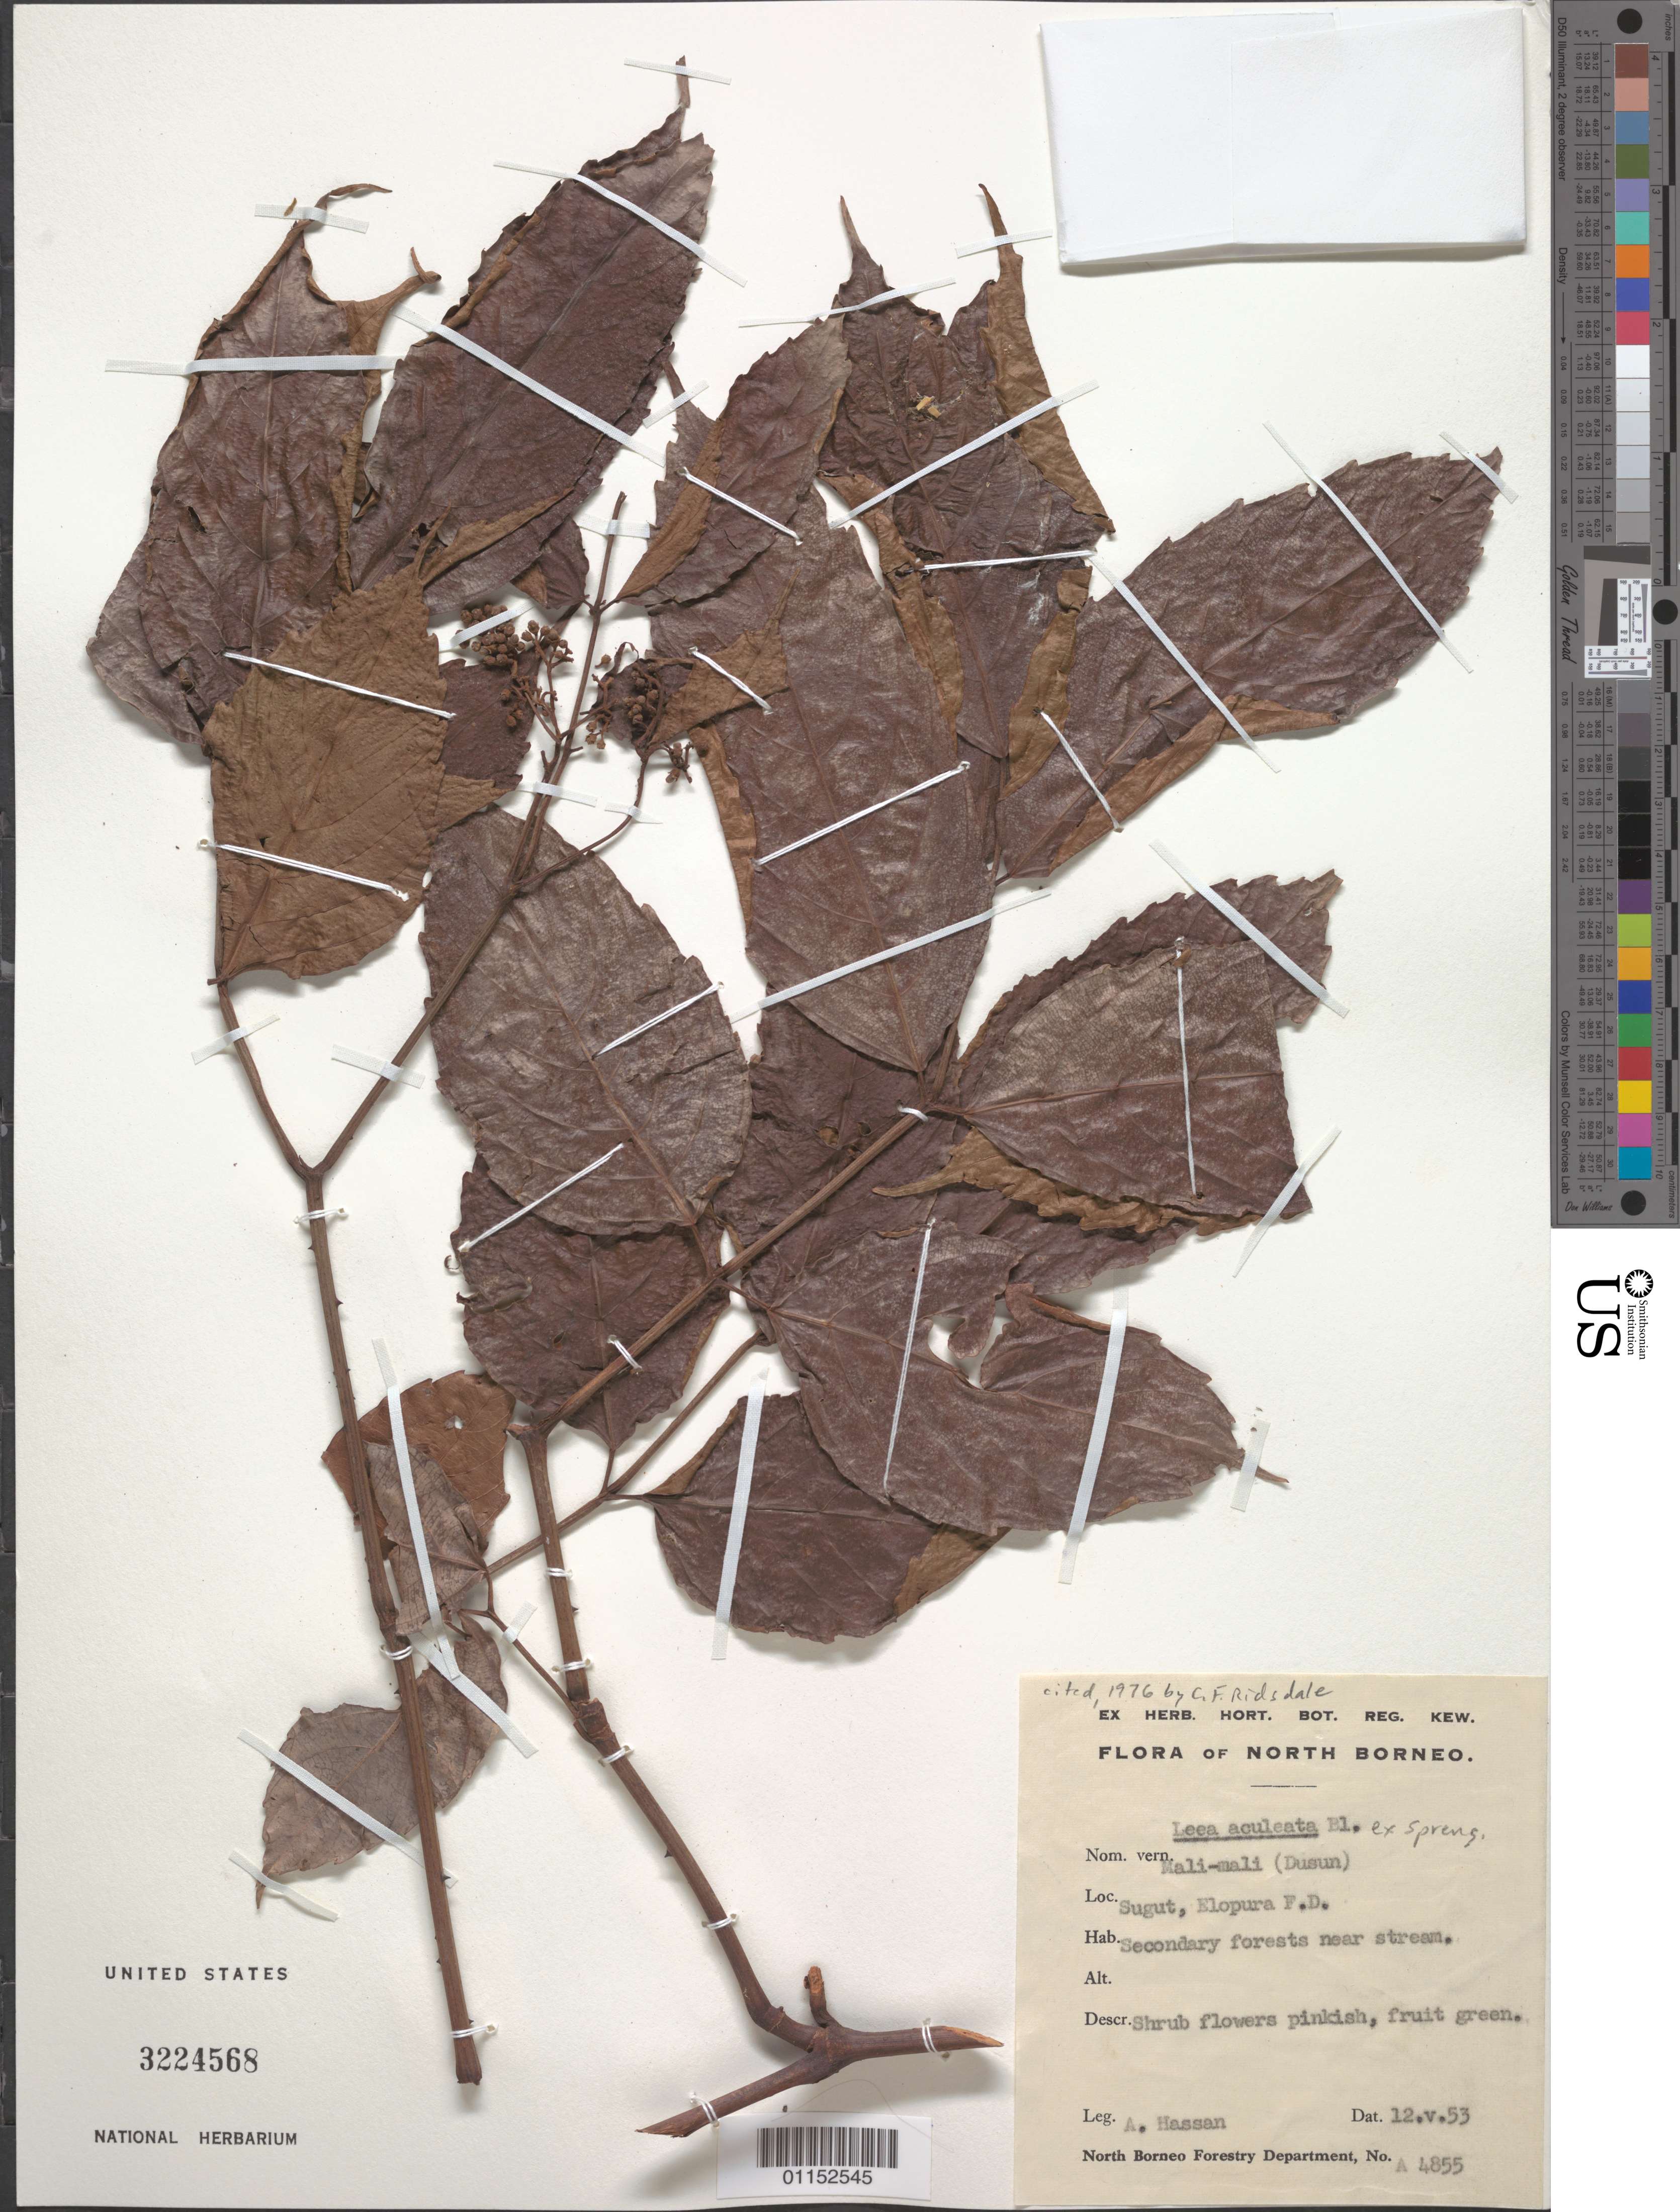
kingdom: Plantae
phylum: Tracheophyta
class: Magnoliopsida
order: Vitales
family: Vitaceae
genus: Leea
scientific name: Leea aculeata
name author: Blume ex Spreng.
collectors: A. Hassan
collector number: A 4855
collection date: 1953-05-12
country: Malaysia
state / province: Sabah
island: Borneo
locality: Sugut, Elopura F.D.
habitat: Secondary forest near stream. Shrub.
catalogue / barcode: US 3224568